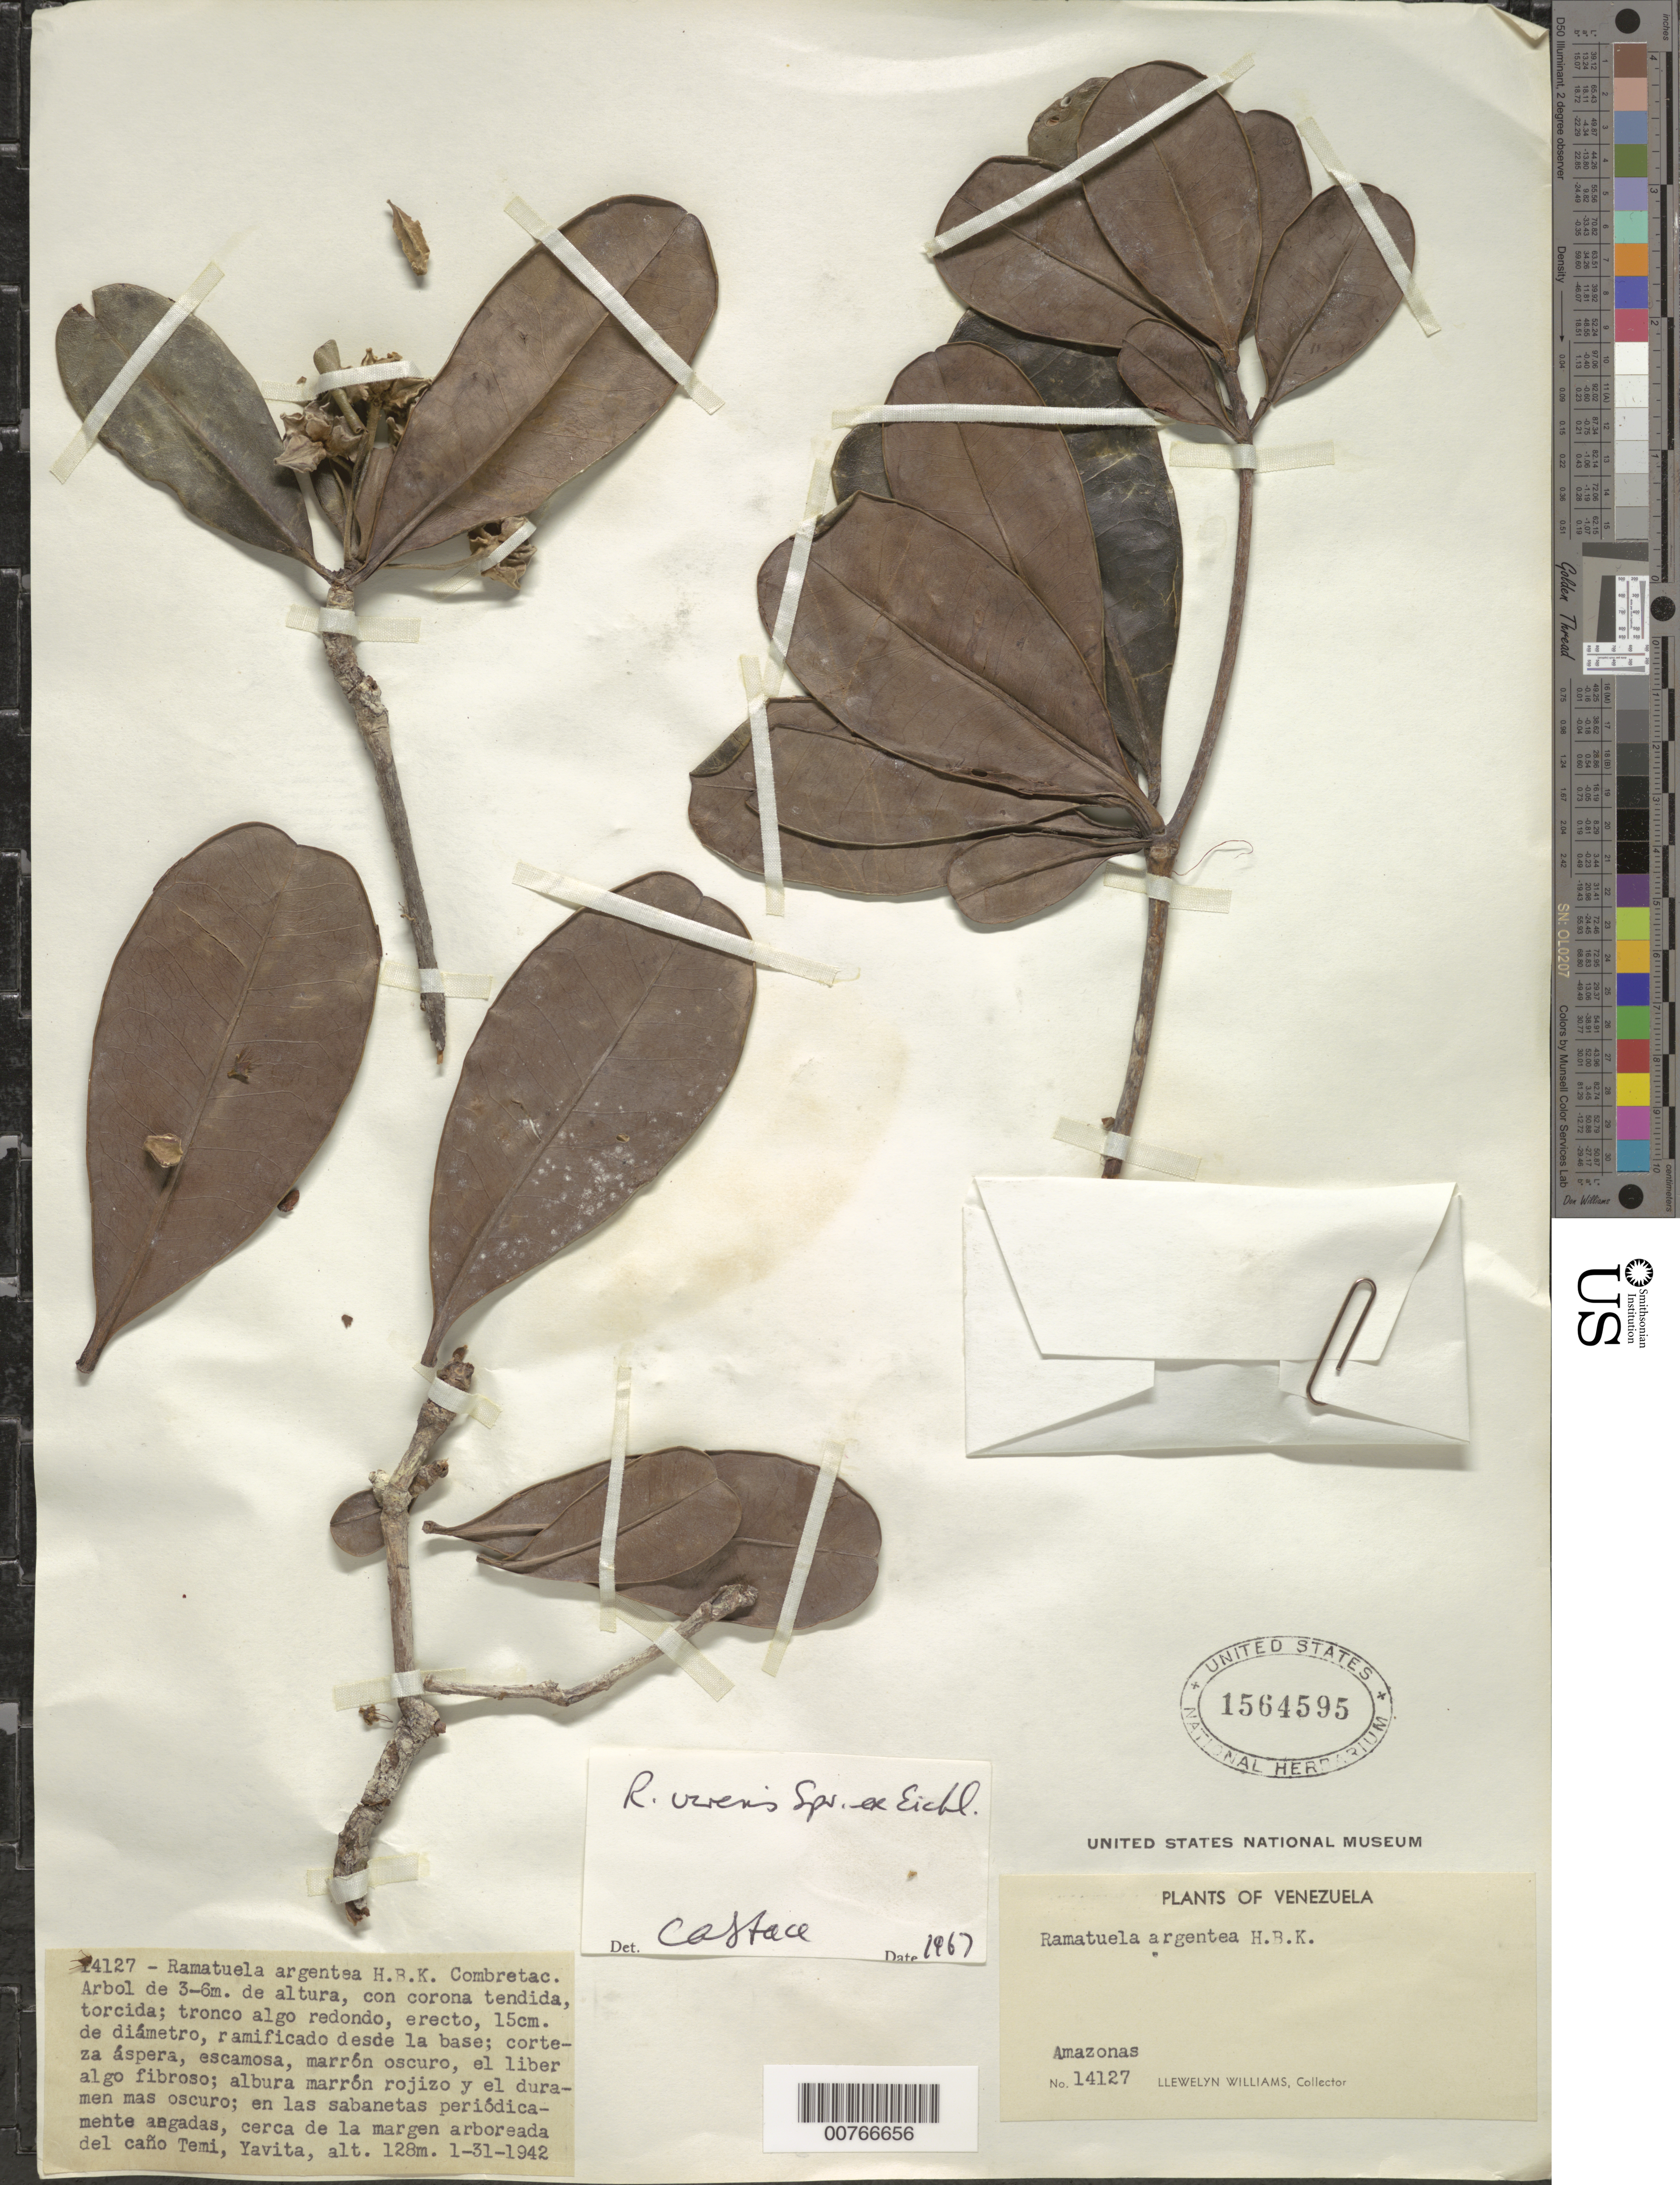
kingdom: Plantae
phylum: Tracheophyta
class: Magnoliopsida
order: Myrtales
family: Combretaceae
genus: Terminalia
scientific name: Terminalia virens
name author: (Spruce ex Eichler) Alwan & Stace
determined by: Stace, C. A.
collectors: Ll. Williams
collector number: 14127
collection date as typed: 31-Jan-42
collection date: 1942-01-31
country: Venezuela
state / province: Amazonas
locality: Yavita, en la margen del Caño Temi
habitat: Sabanetas periodicamente angadas, cerca de la margen arboreada del caño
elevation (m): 128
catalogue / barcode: US 1564595